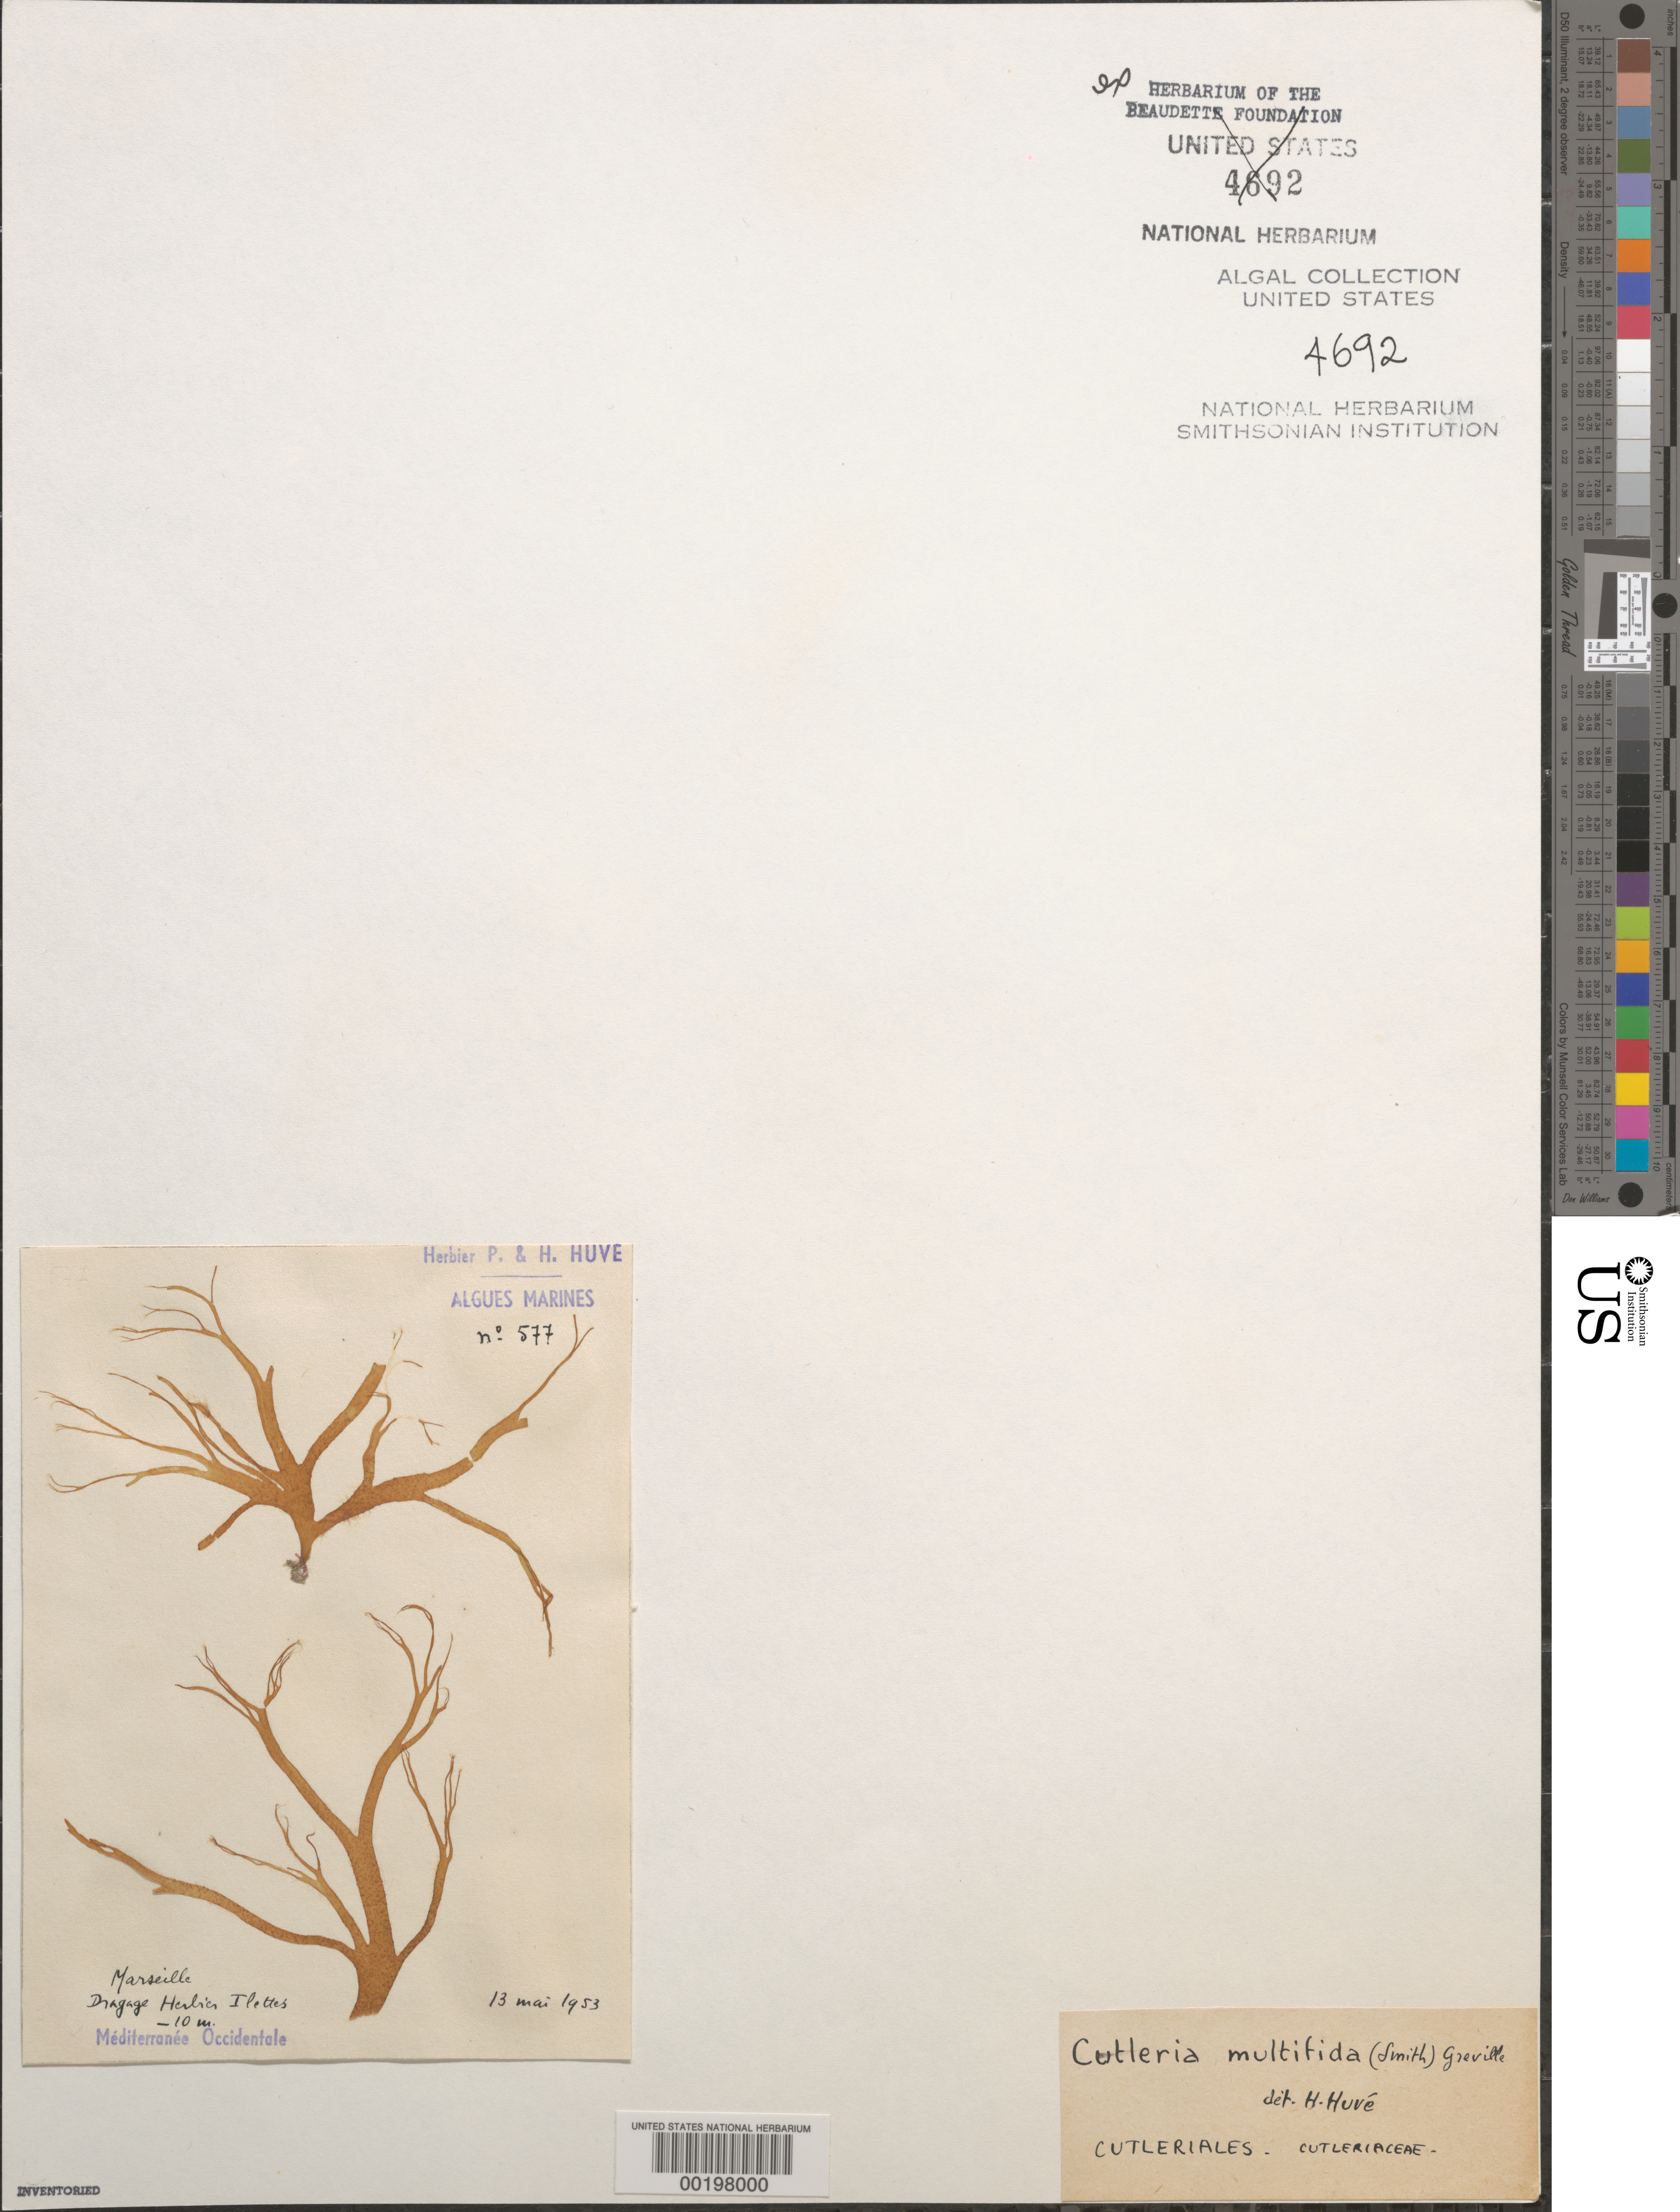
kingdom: Chromista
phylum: Ochrophyta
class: Phaeophyceae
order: Cutleriales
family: Cutleriaceae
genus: Cutleria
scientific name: Cutleria multifida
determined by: Huvé, H.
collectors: P. Huve & H. Huve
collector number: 577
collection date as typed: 13 May 1953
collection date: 1953-05-13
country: France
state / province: Provence-Alpes-Côte d'Azur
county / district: Bouches-Du-Rhône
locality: Marseille, Ilettes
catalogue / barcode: US 4692